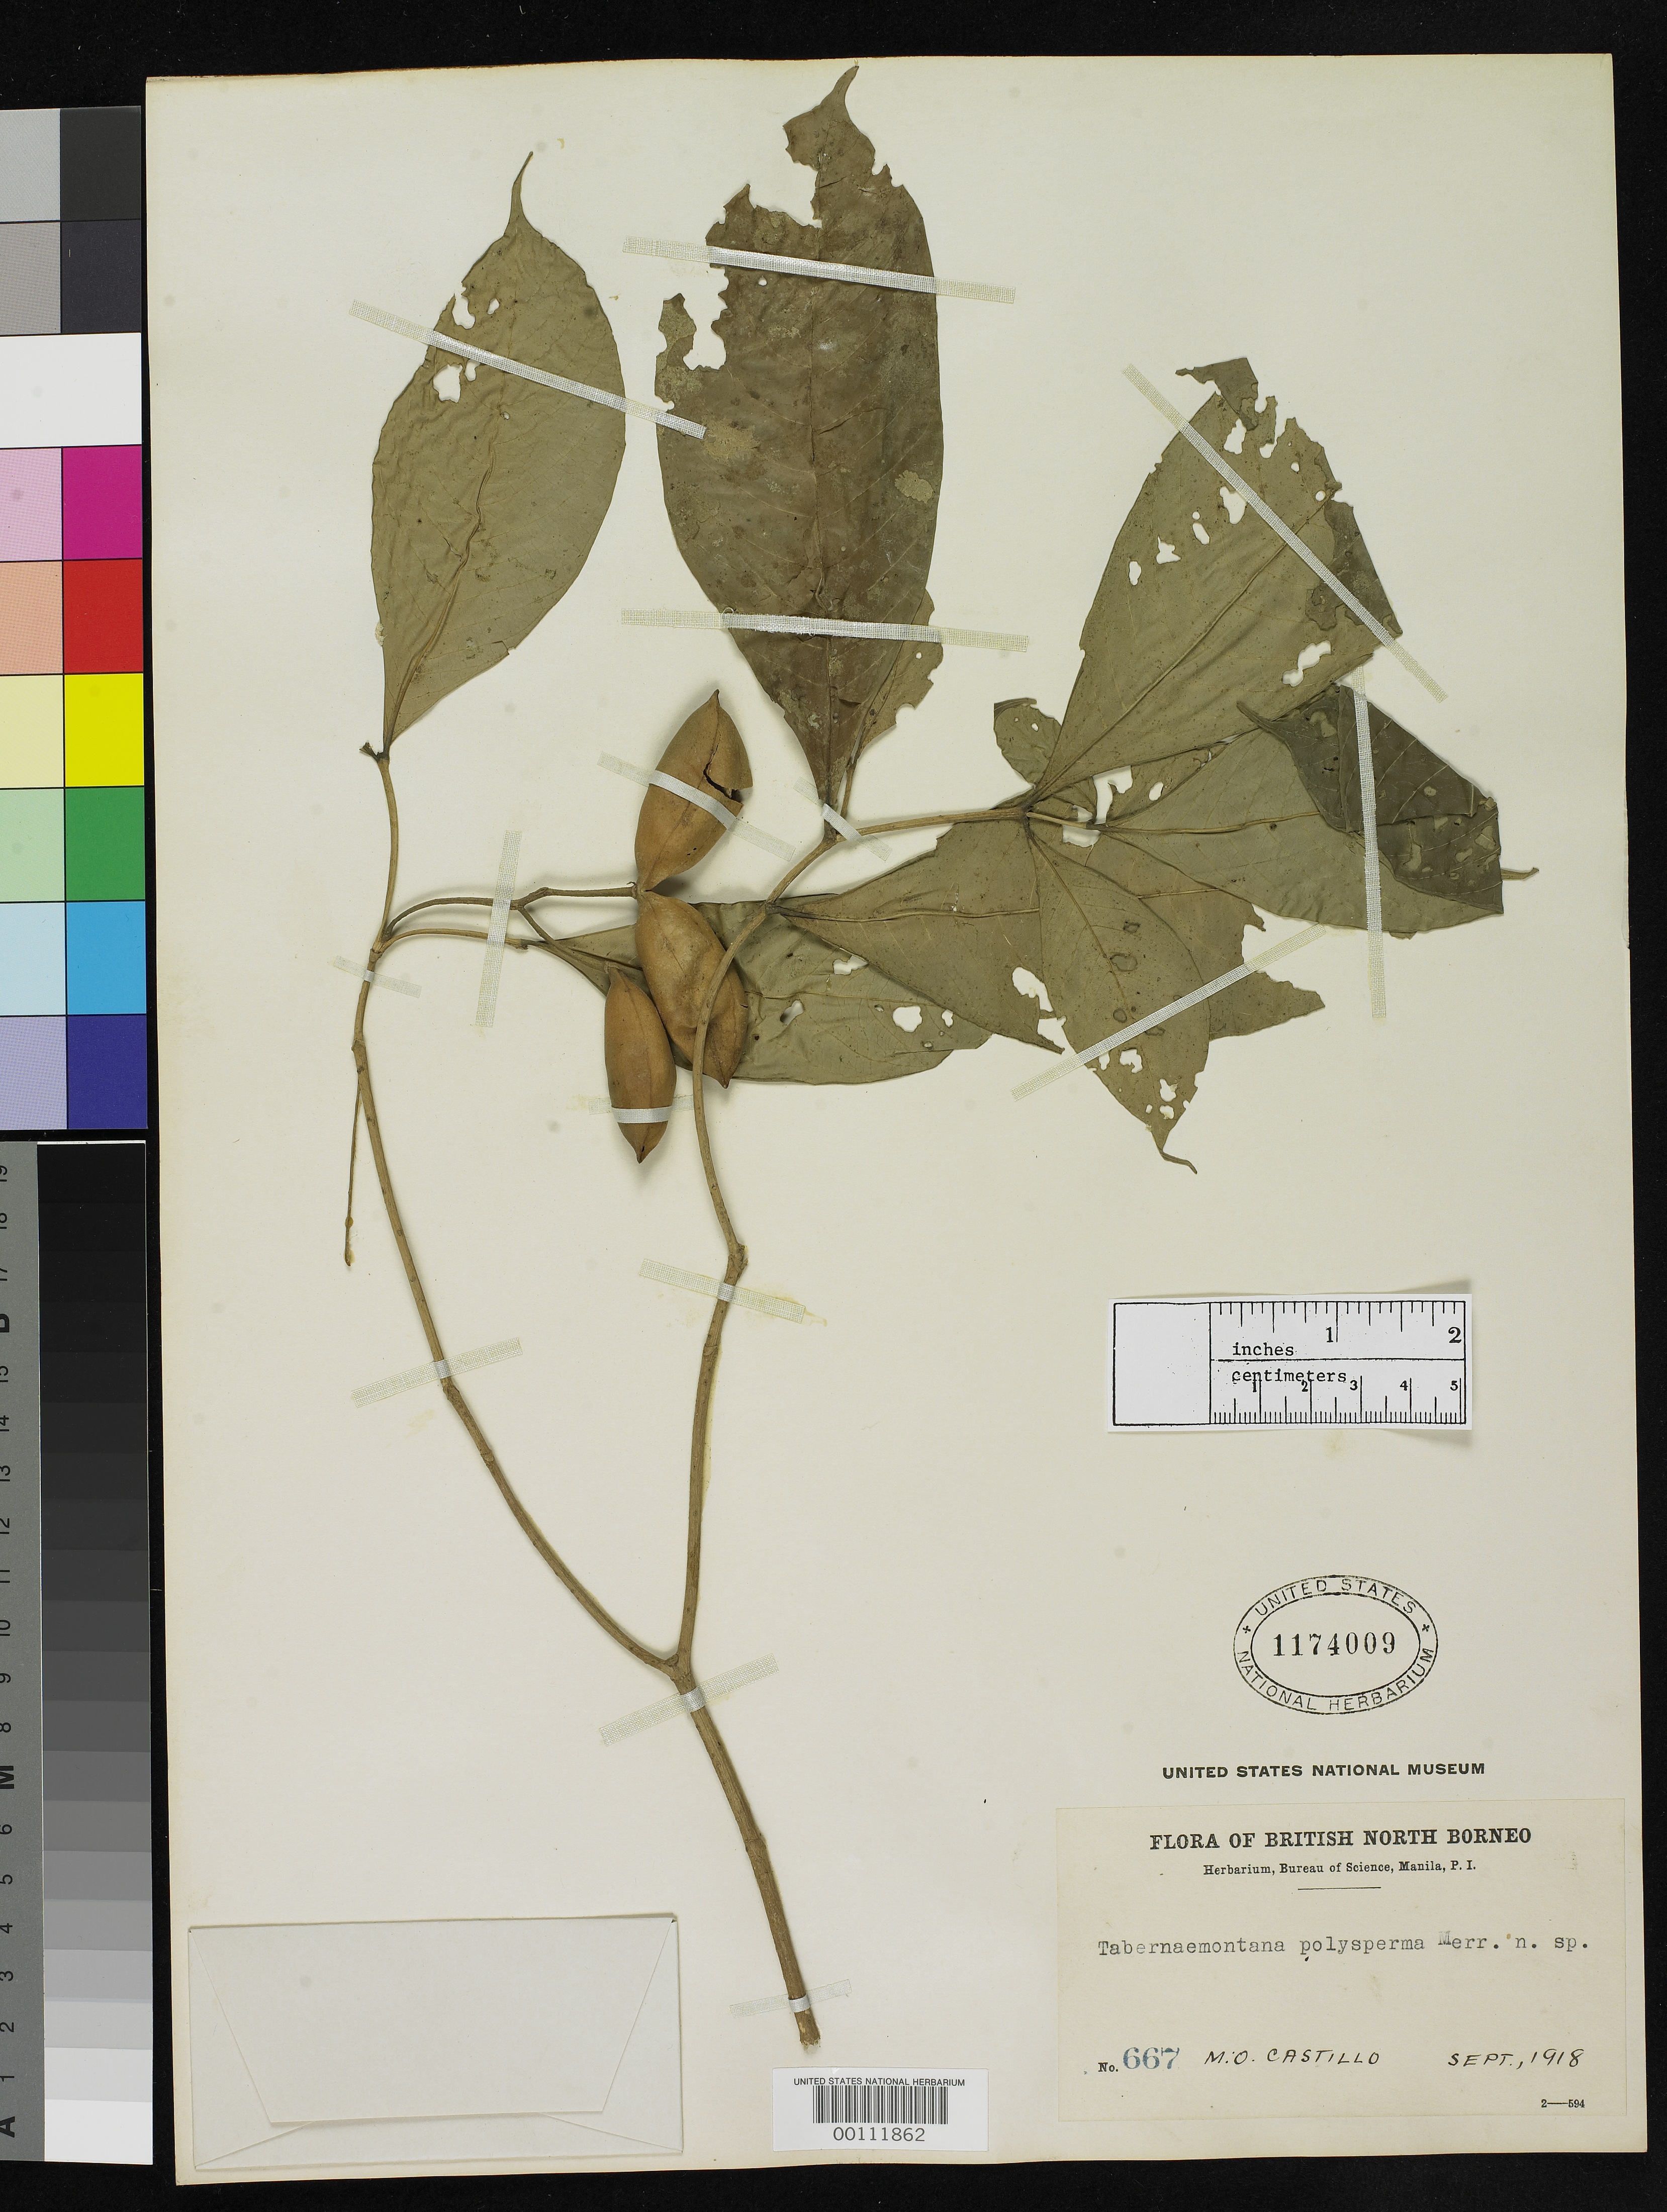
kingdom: Plantae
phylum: Tracheophyta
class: Magnoliopsida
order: Gentianales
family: Apocynaceae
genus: Tabernaemontana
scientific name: Tabernaemontana polysperma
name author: Merr.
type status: Isosyntype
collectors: M. Castillo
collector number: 667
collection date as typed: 24 Sep 1918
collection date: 1918-09-24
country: Malaysia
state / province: Sabah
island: Borneo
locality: Sumawang water shed, Labuk.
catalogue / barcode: US 1174009